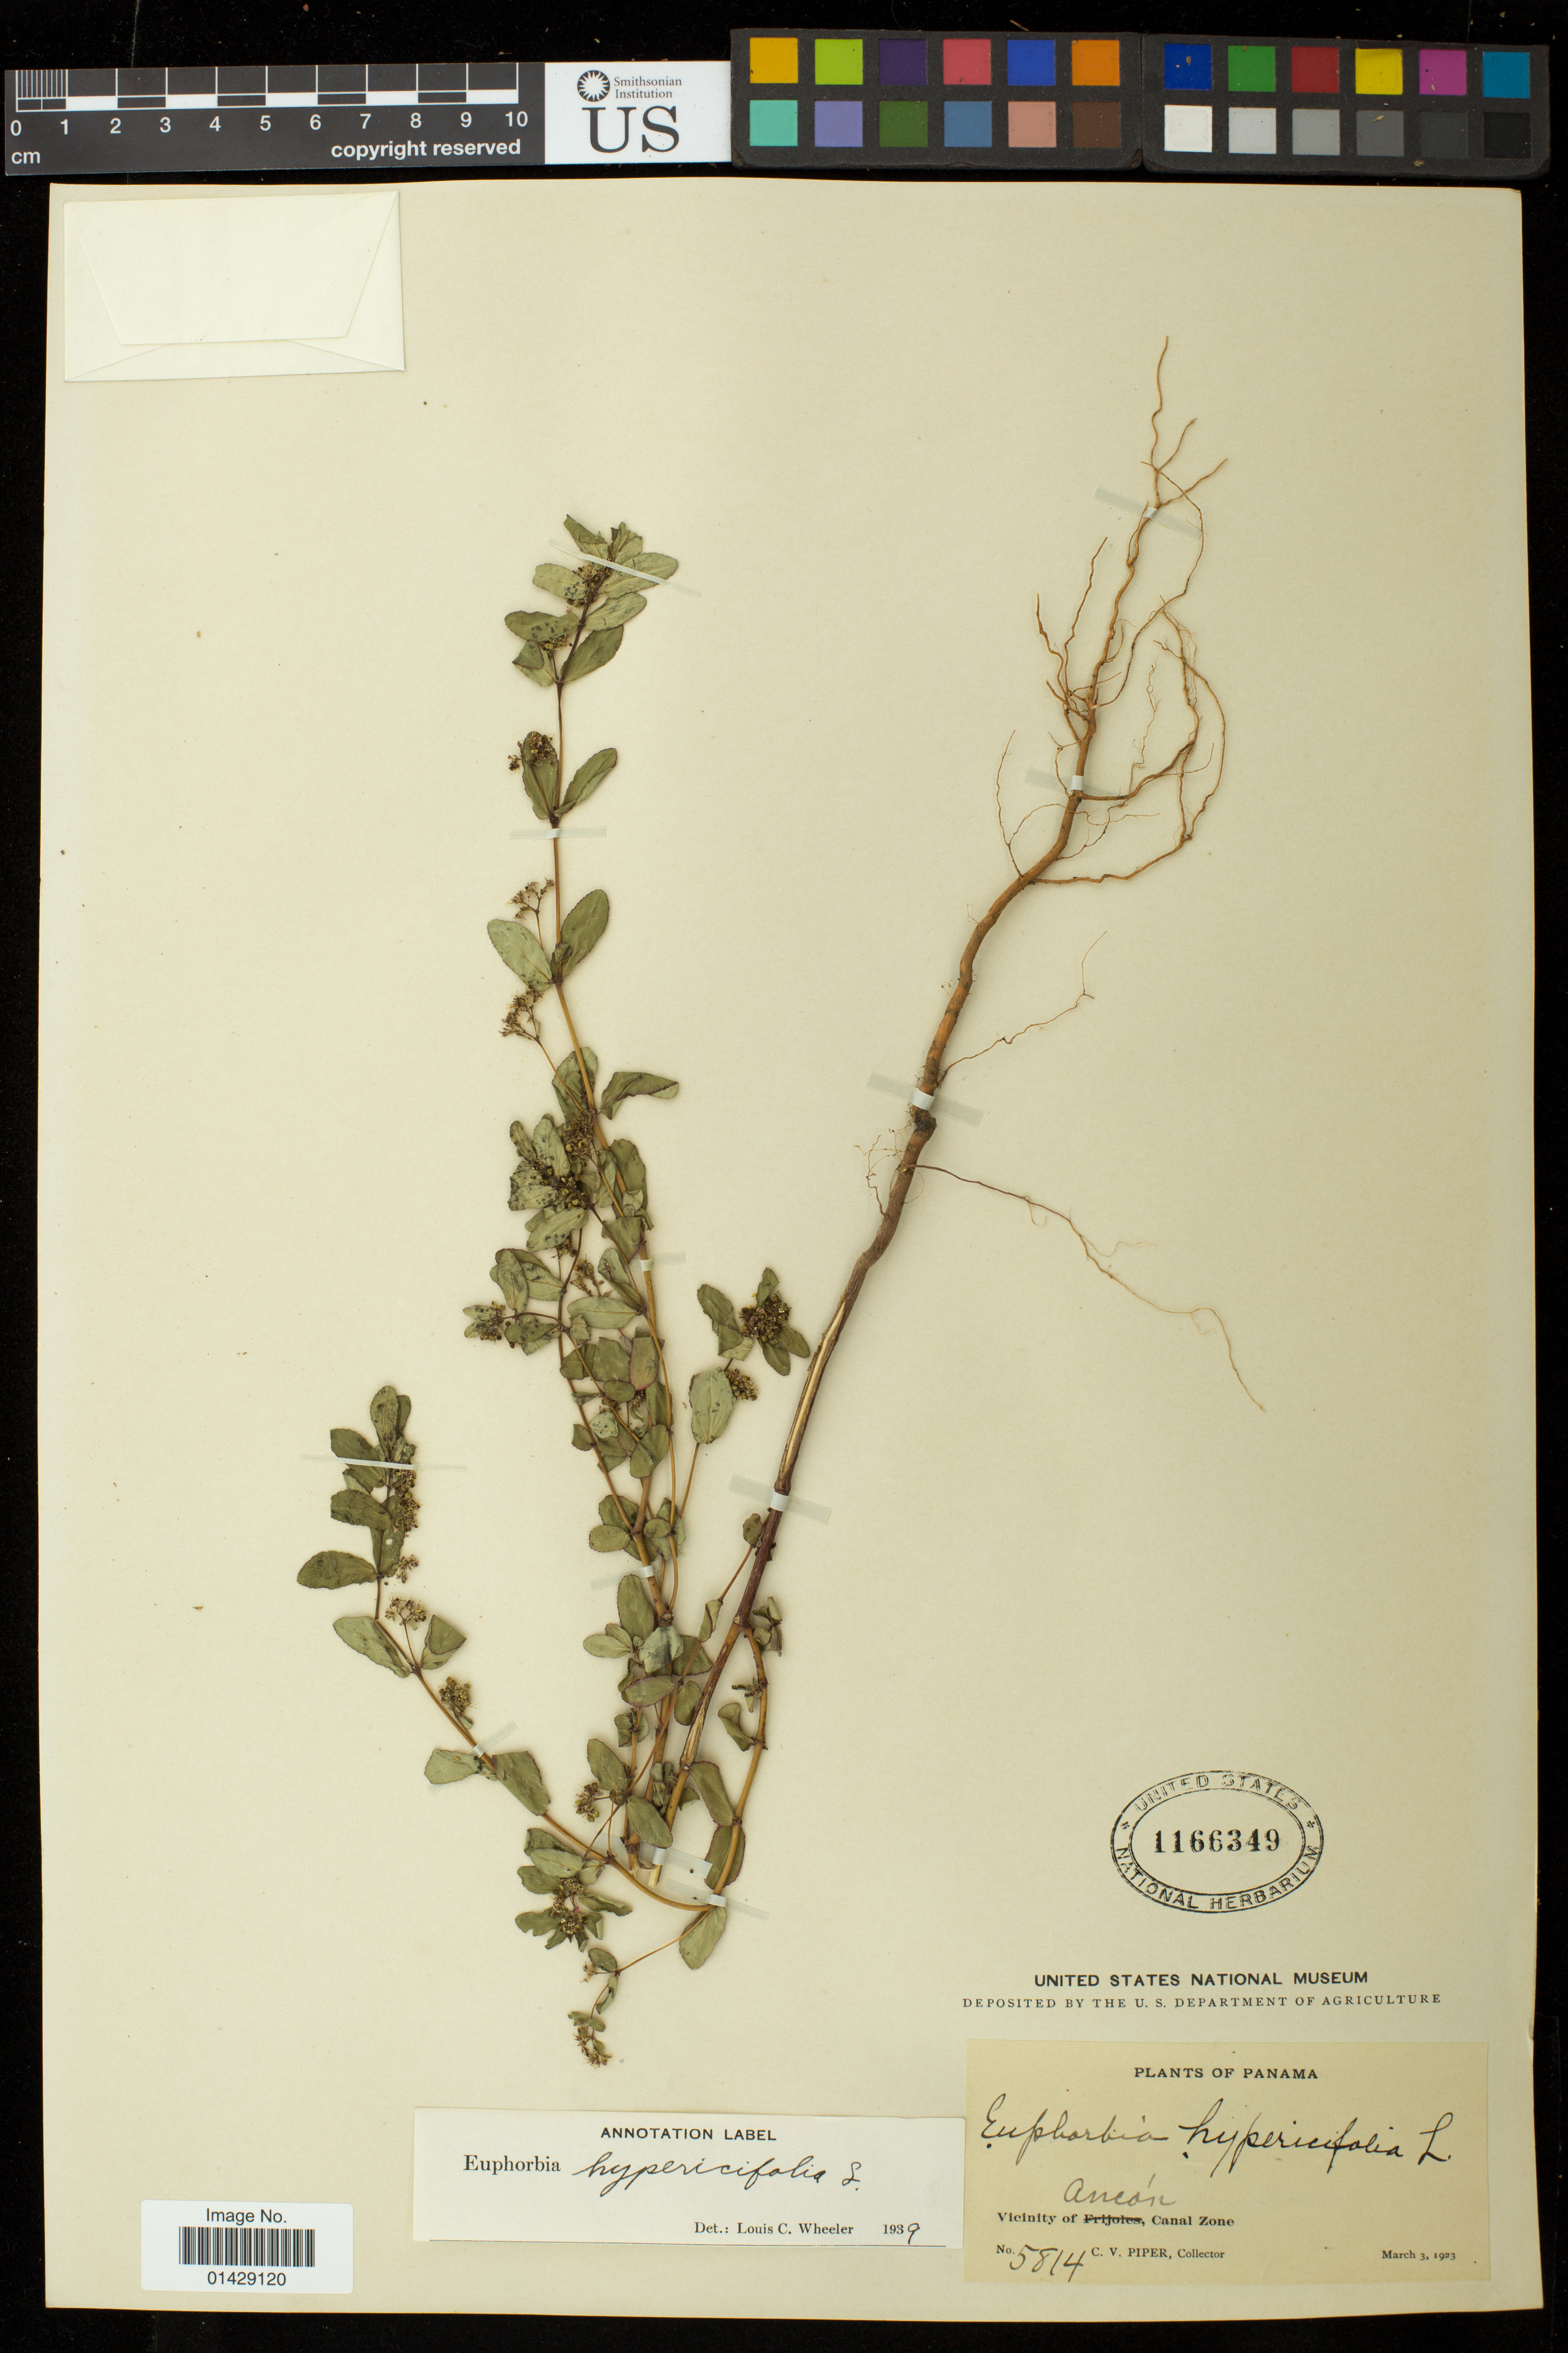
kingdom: Plantae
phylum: Tracheophyta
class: Magnoliopsida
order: Malpighiales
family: Euphorbiaceae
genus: Euphorbia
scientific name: Euphorbia hypericifolia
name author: L.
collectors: C. V. Piper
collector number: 5814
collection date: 1923-03-03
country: Panama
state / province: Panamá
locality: Vicinity of Ancon, Canal Zone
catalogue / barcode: US 1166349